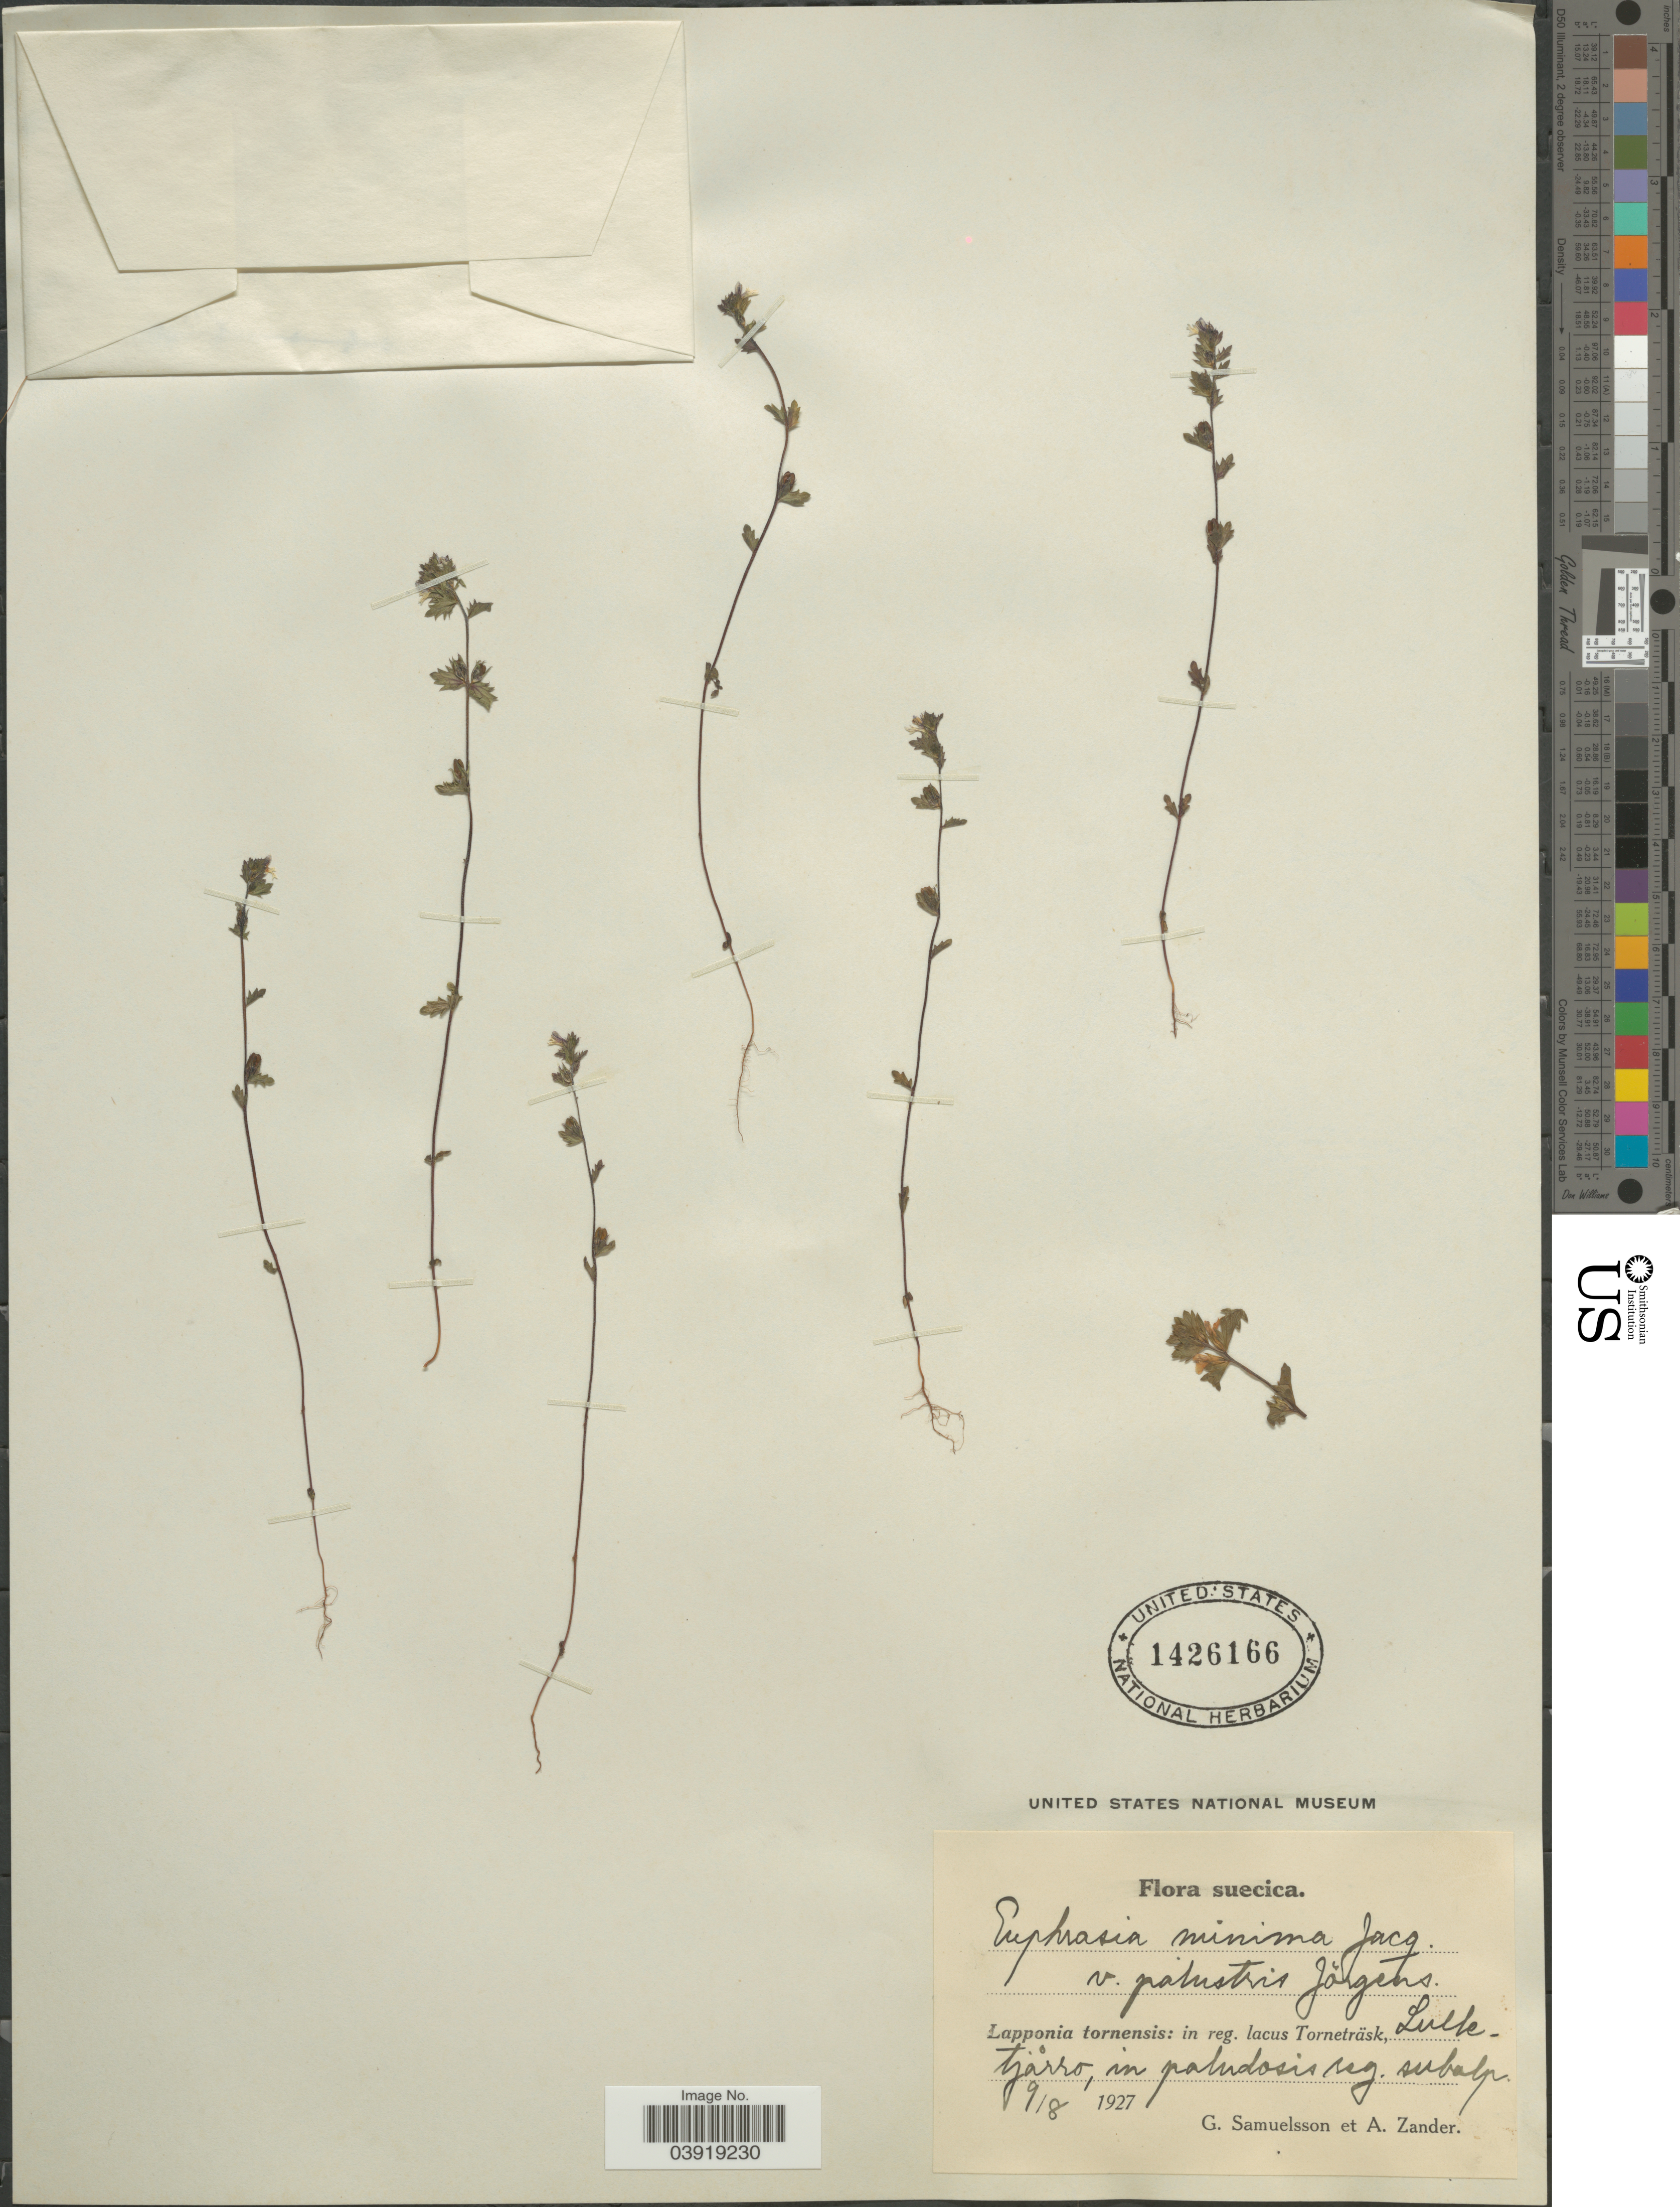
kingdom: Plantae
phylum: Tracheophyta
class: Magnoliopsida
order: Lamiales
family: Orobanchaceae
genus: Euphrasia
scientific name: Euphrasia minima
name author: Schloss.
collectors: G. Samuelsson & A. Zander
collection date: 1927-08-09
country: Sweden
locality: Suecica. Lapponia tornensis: in reg. lacus Torneträsk, Lulk tjårro.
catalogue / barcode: US 1426166